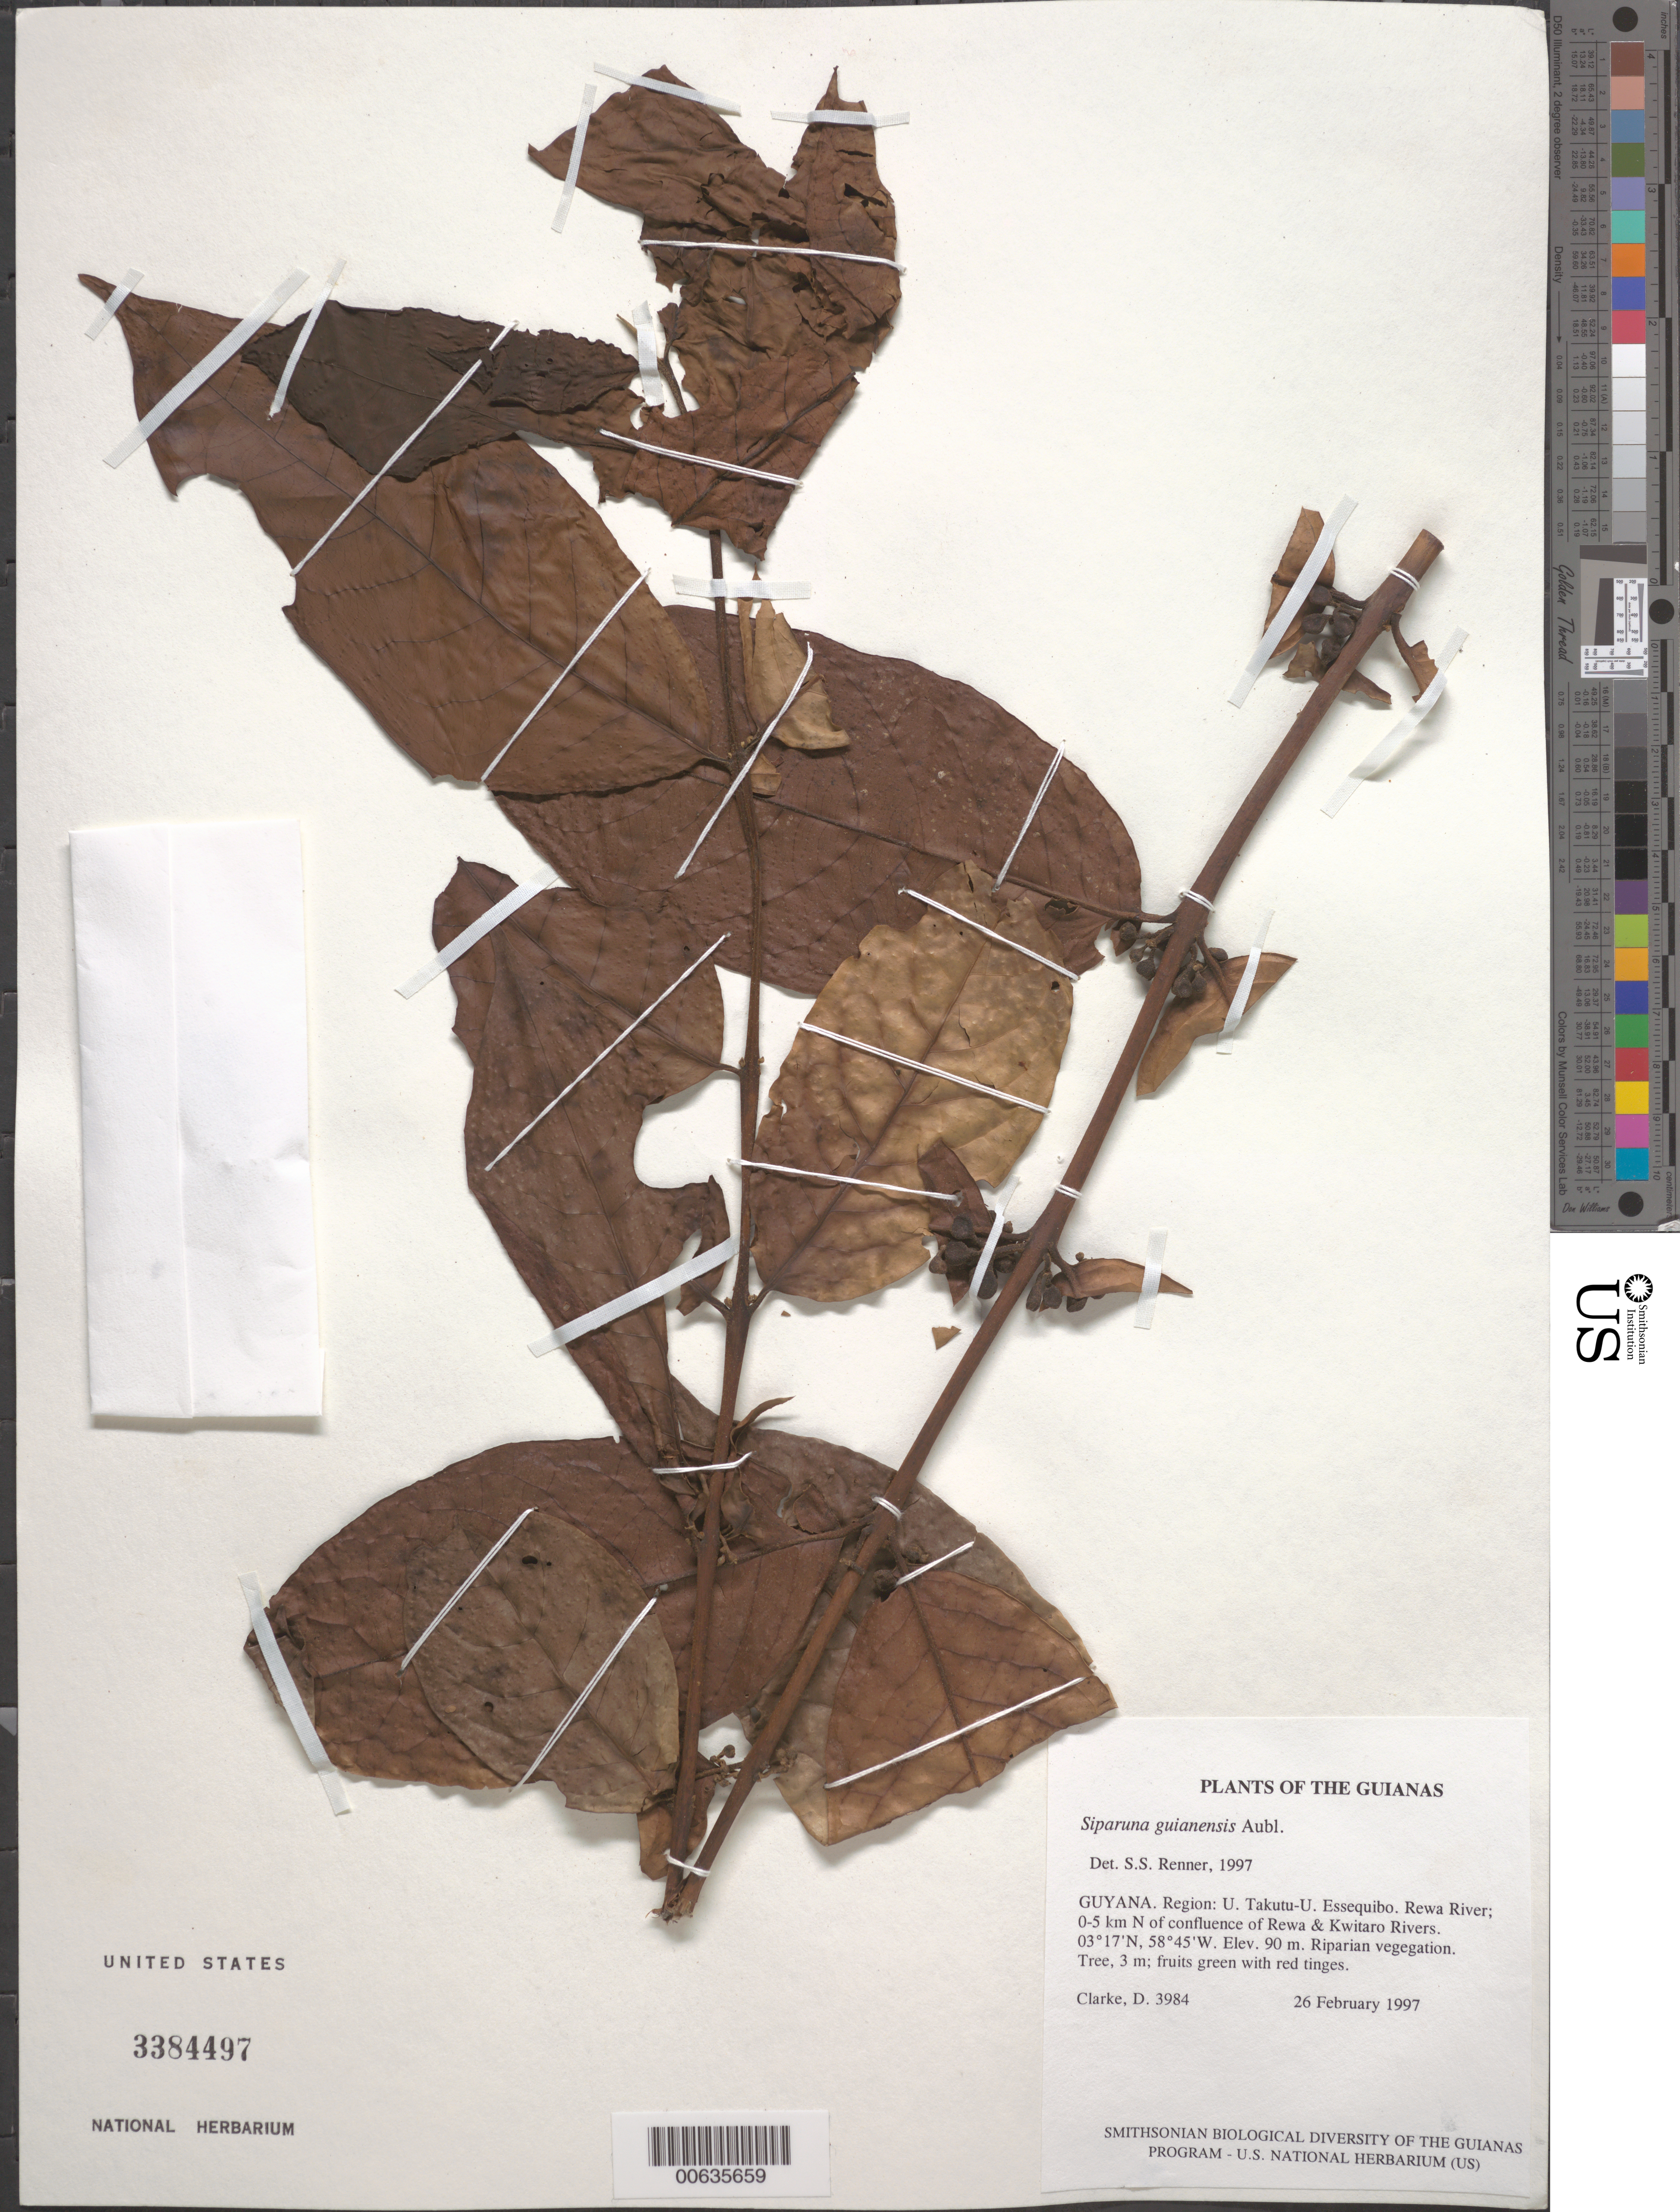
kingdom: Plantae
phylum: Tracheophyta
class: Magnoliopsida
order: Laurales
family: Siparunaceae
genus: Siparuna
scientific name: Siparuna guianensis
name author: Aubl.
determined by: Renner, S. S.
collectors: H. D. Clarke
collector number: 3984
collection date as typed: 26 February 1997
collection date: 1997-02-26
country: Guyana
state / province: U. Takutu-U. Essequibo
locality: Rewa River; 0-5 km N of confluence of Rewa & Kwitaro Rivers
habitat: Riparian vegetation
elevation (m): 90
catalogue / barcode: US 3384497